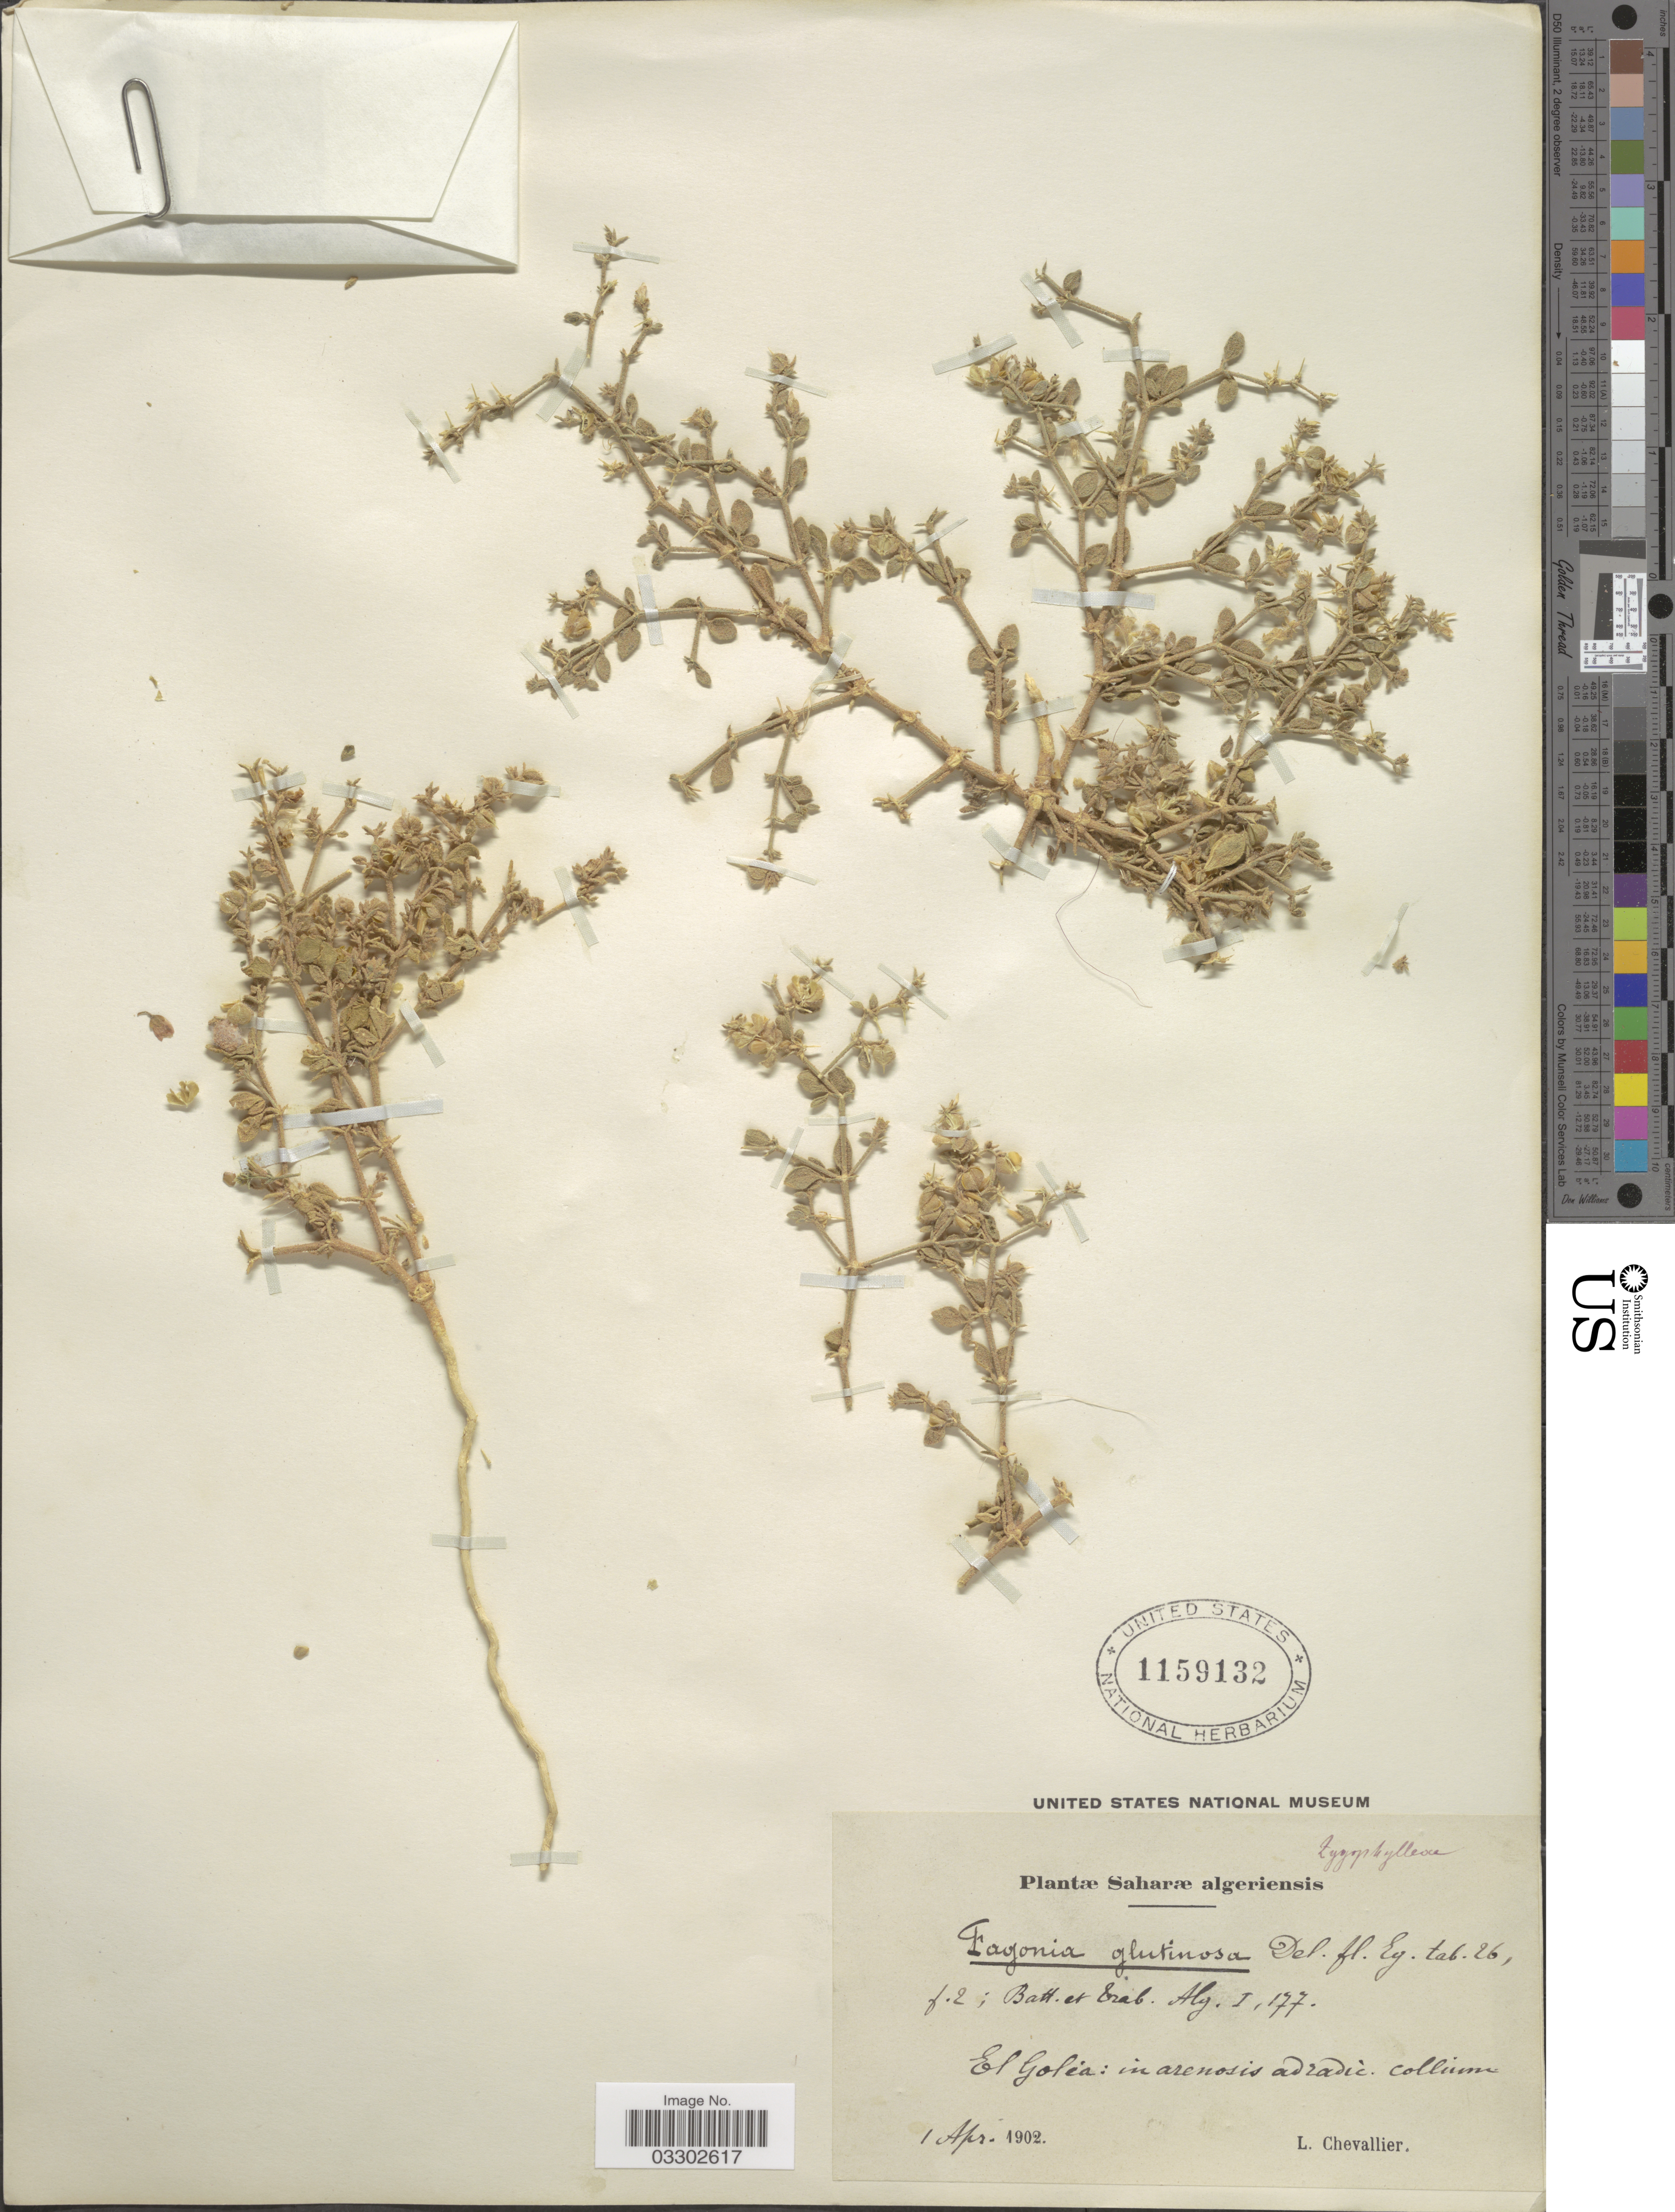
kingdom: Plantae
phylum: Tracheophyta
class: Magnoliopsida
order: Zygophyllales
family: Zygophyllaceae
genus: Fagonia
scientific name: Fagonia glutinosa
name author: Delile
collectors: L. Chevallier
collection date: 1902-04-01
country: Algeria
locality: Saharæ algeriensis. El Goléa.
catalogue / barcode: US 1159132